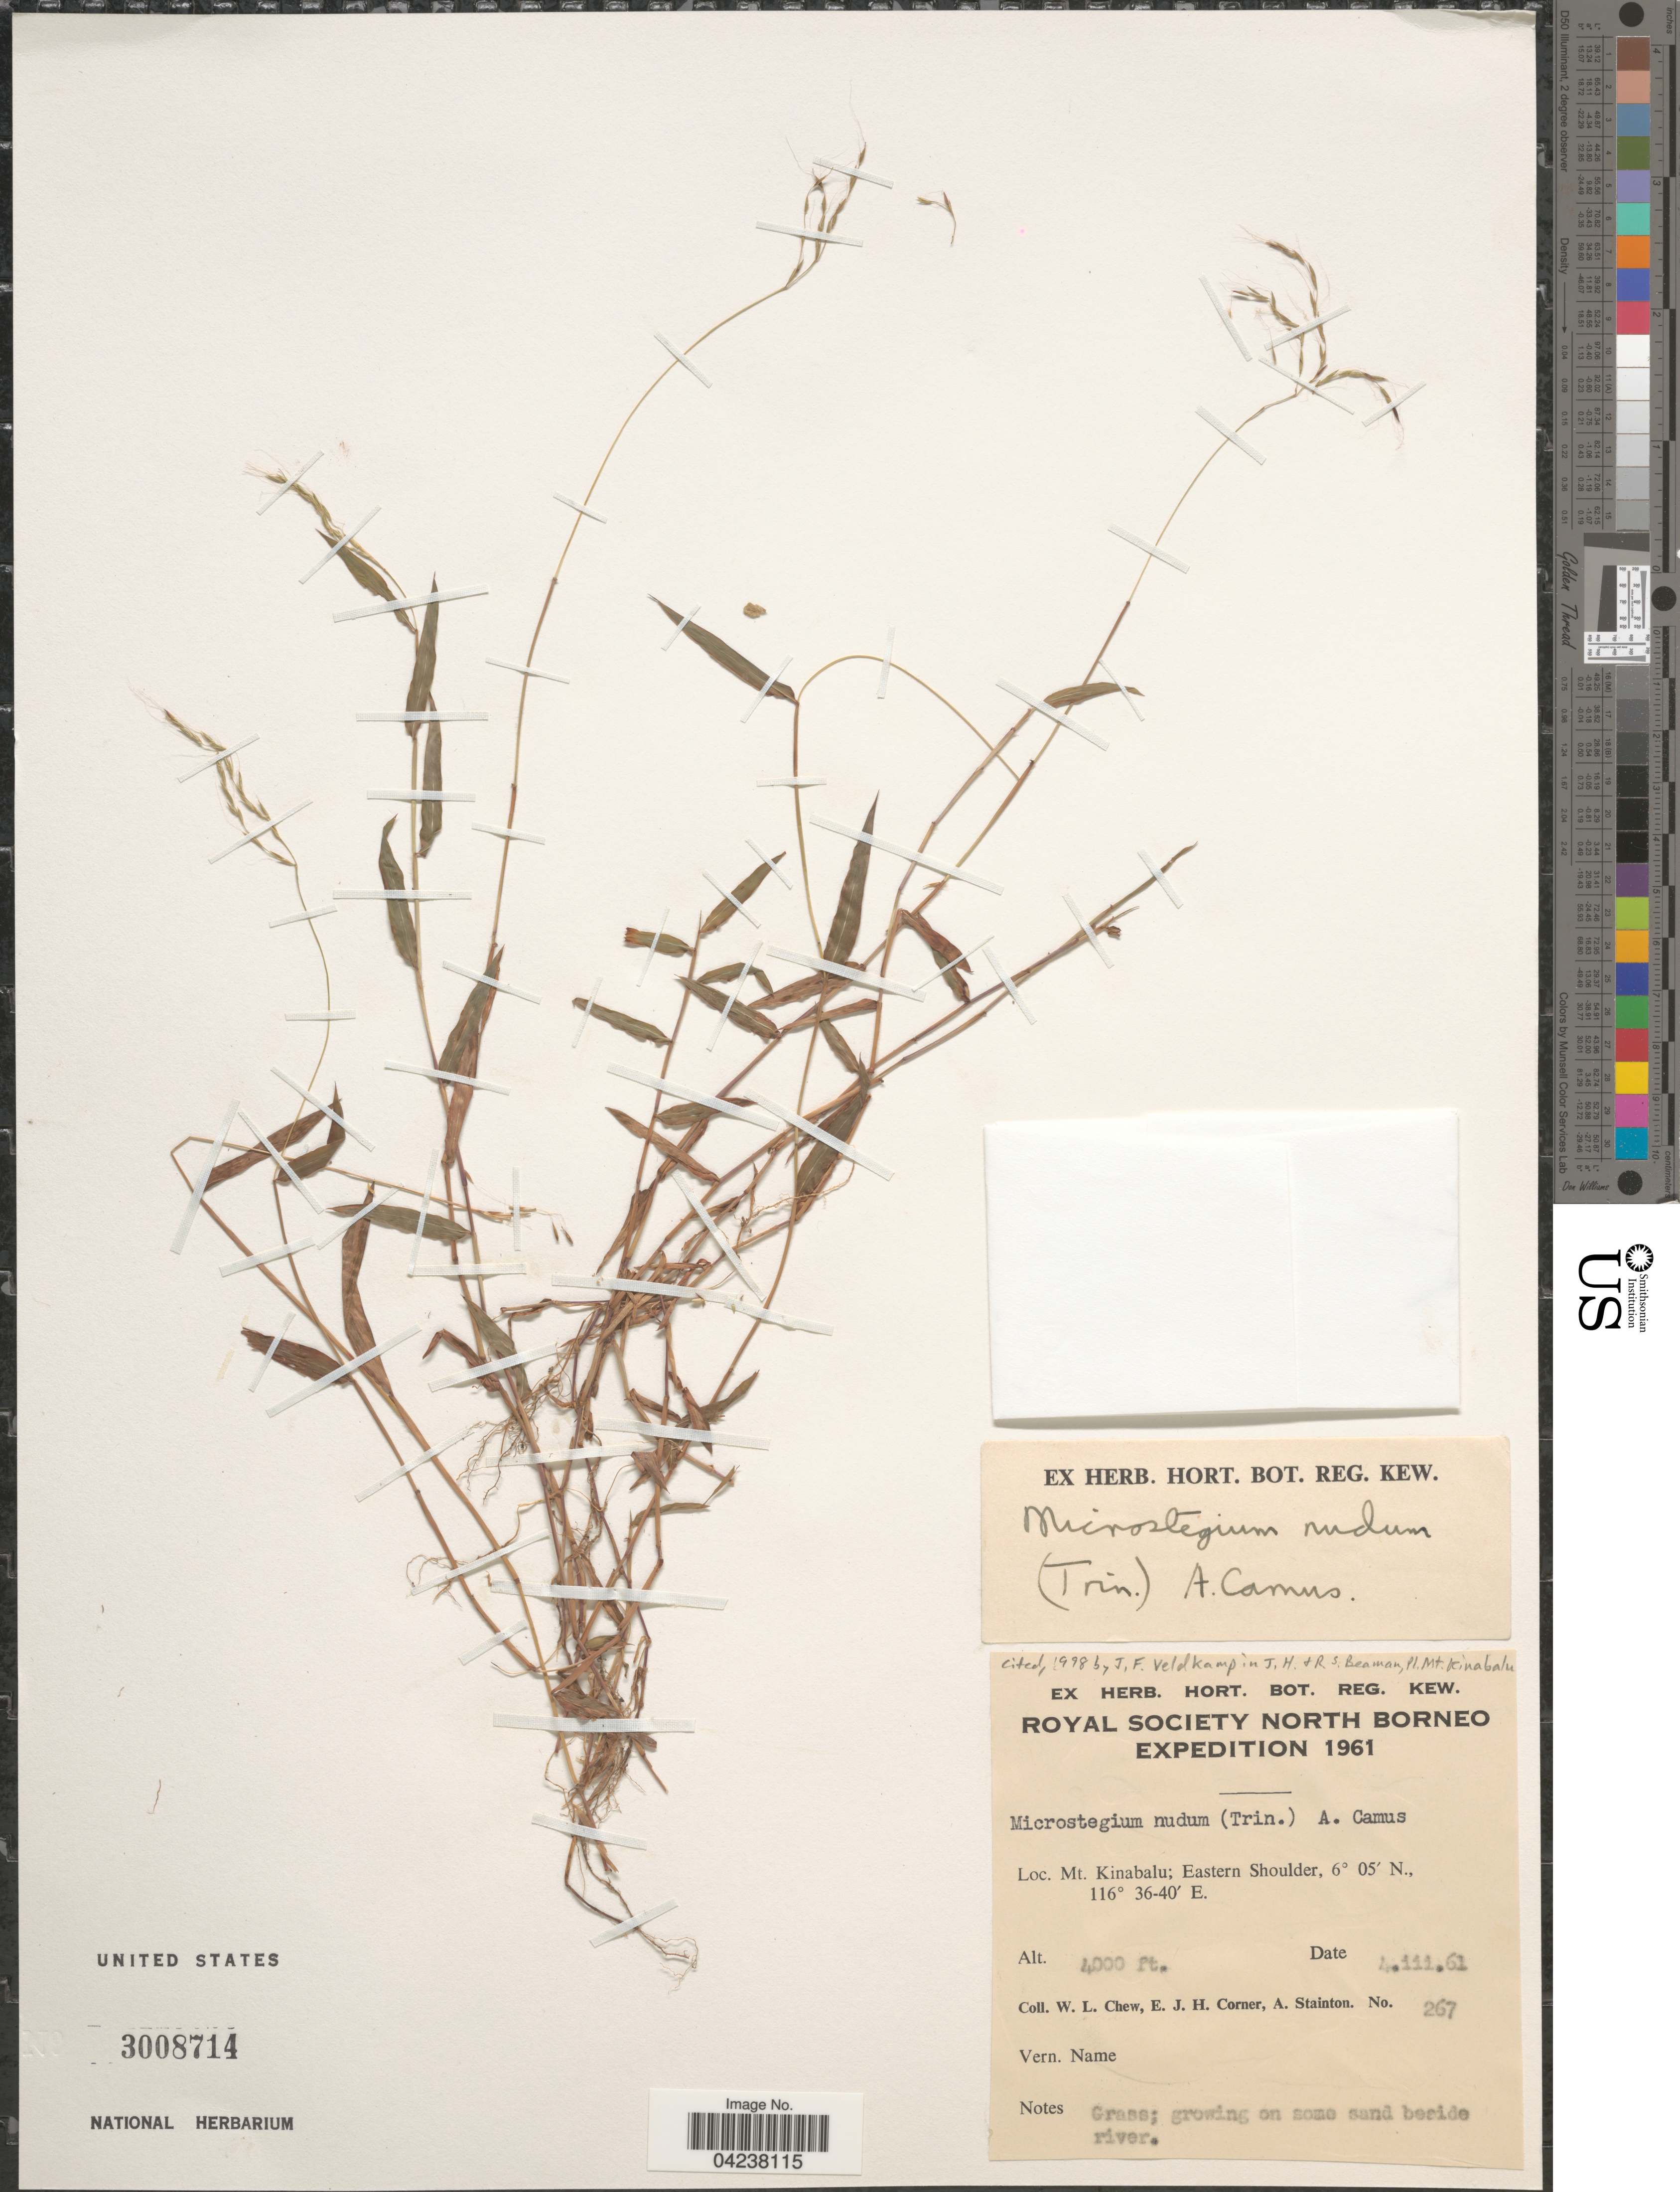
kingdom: Plantae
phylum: Tracheophyta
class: Liliopsida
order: Poales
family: Poaceae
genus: Microstegium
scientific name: Microstegium nudum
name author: (Trin.) A. Camus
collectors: W. Chew, E. Corner & A. Stainton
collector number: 267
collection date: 1961-03-04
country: Malaysia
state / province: Sabah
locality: Royal Society North Borneo Expedition 1961. Mt. Kinabalu; Eastern Shoulder.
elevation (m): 1219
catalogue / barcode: US 3008714